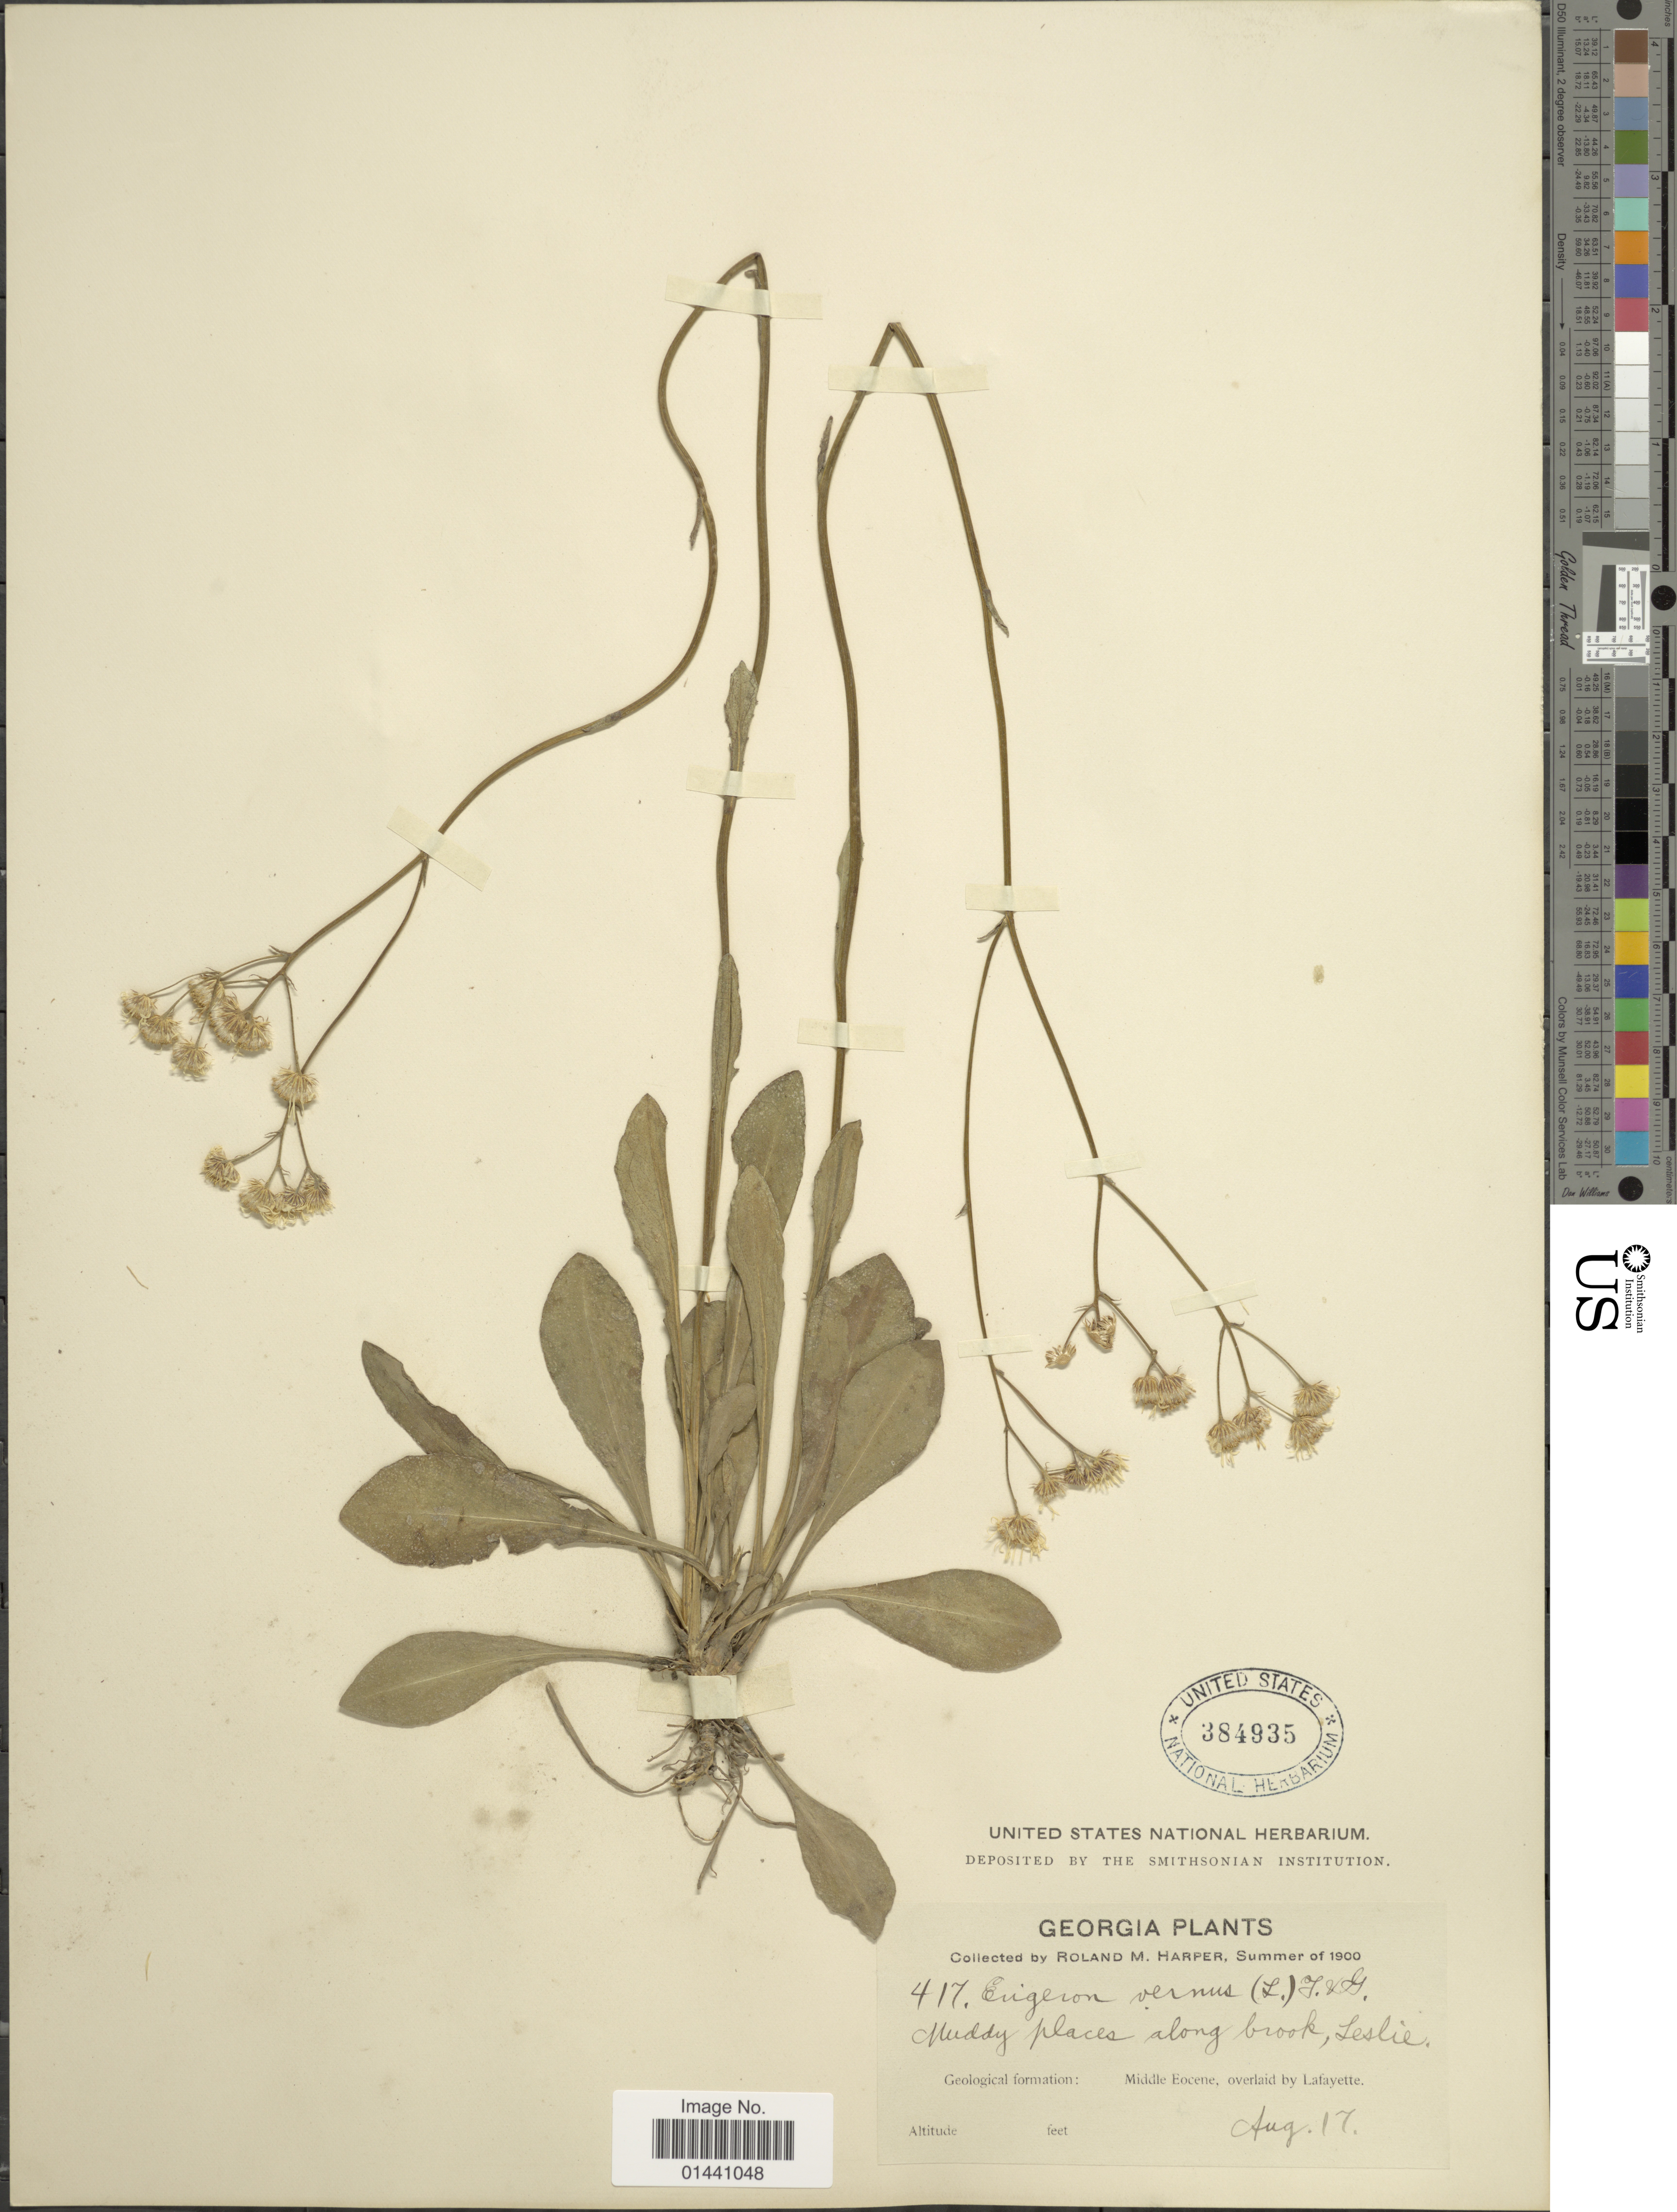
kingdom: Plantae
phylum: Tracheophyta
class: Magnoliopsida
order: Asterales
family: Asteraceae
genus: Erigeron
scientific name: Erigeron vernus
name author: (L.) Torr. & A. Gray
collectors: R. M. Harper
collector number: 417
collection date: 1900-08-17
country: United States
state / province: Georgia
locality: Muddy places along brook, Leslie, Middle Eocene, overlaid by Lafayette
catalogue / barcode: US 384935